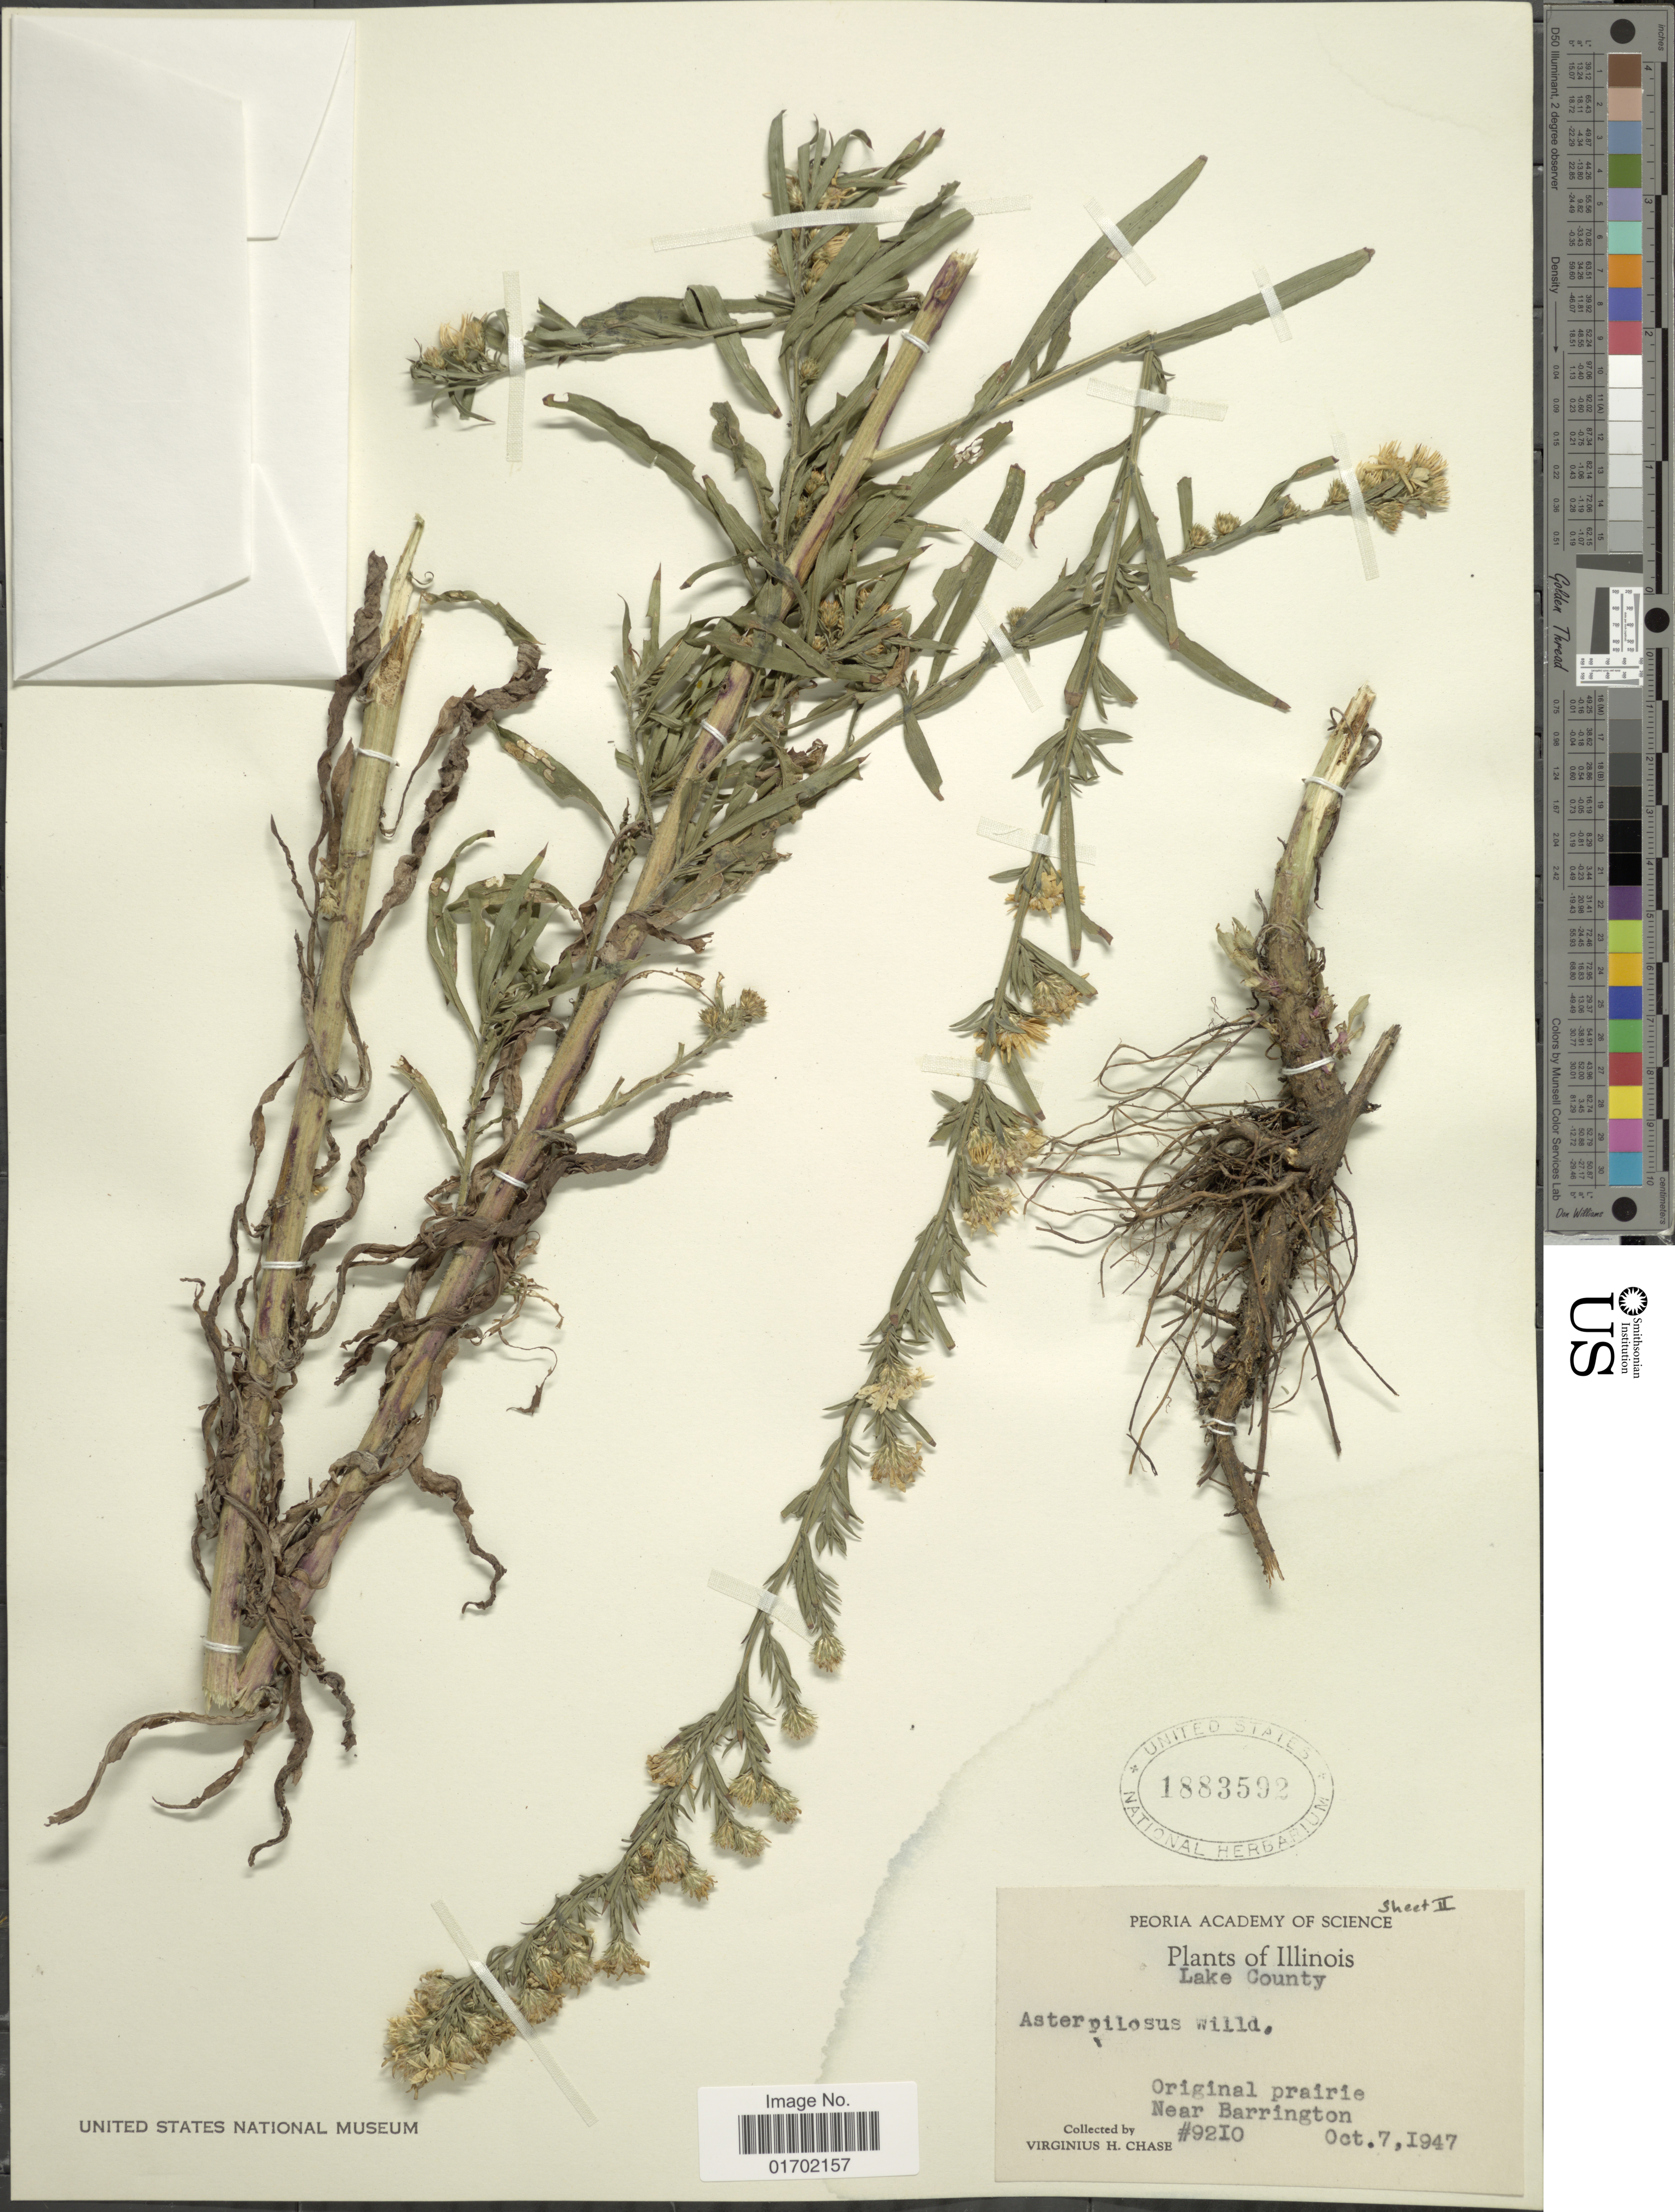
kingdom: Plantae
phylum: Tracheophyta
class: Magnoliopsida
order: Asterales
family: Asteraceae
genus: Symphyotrichum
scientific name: Symphyotrichum pilosum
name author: (Willd.) G.L. Nesom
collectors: V. H. Chase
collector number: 9210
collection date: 1947-10-07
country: United States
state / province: Illinois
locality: Lake County, near Barrington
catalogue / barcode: US 1883592